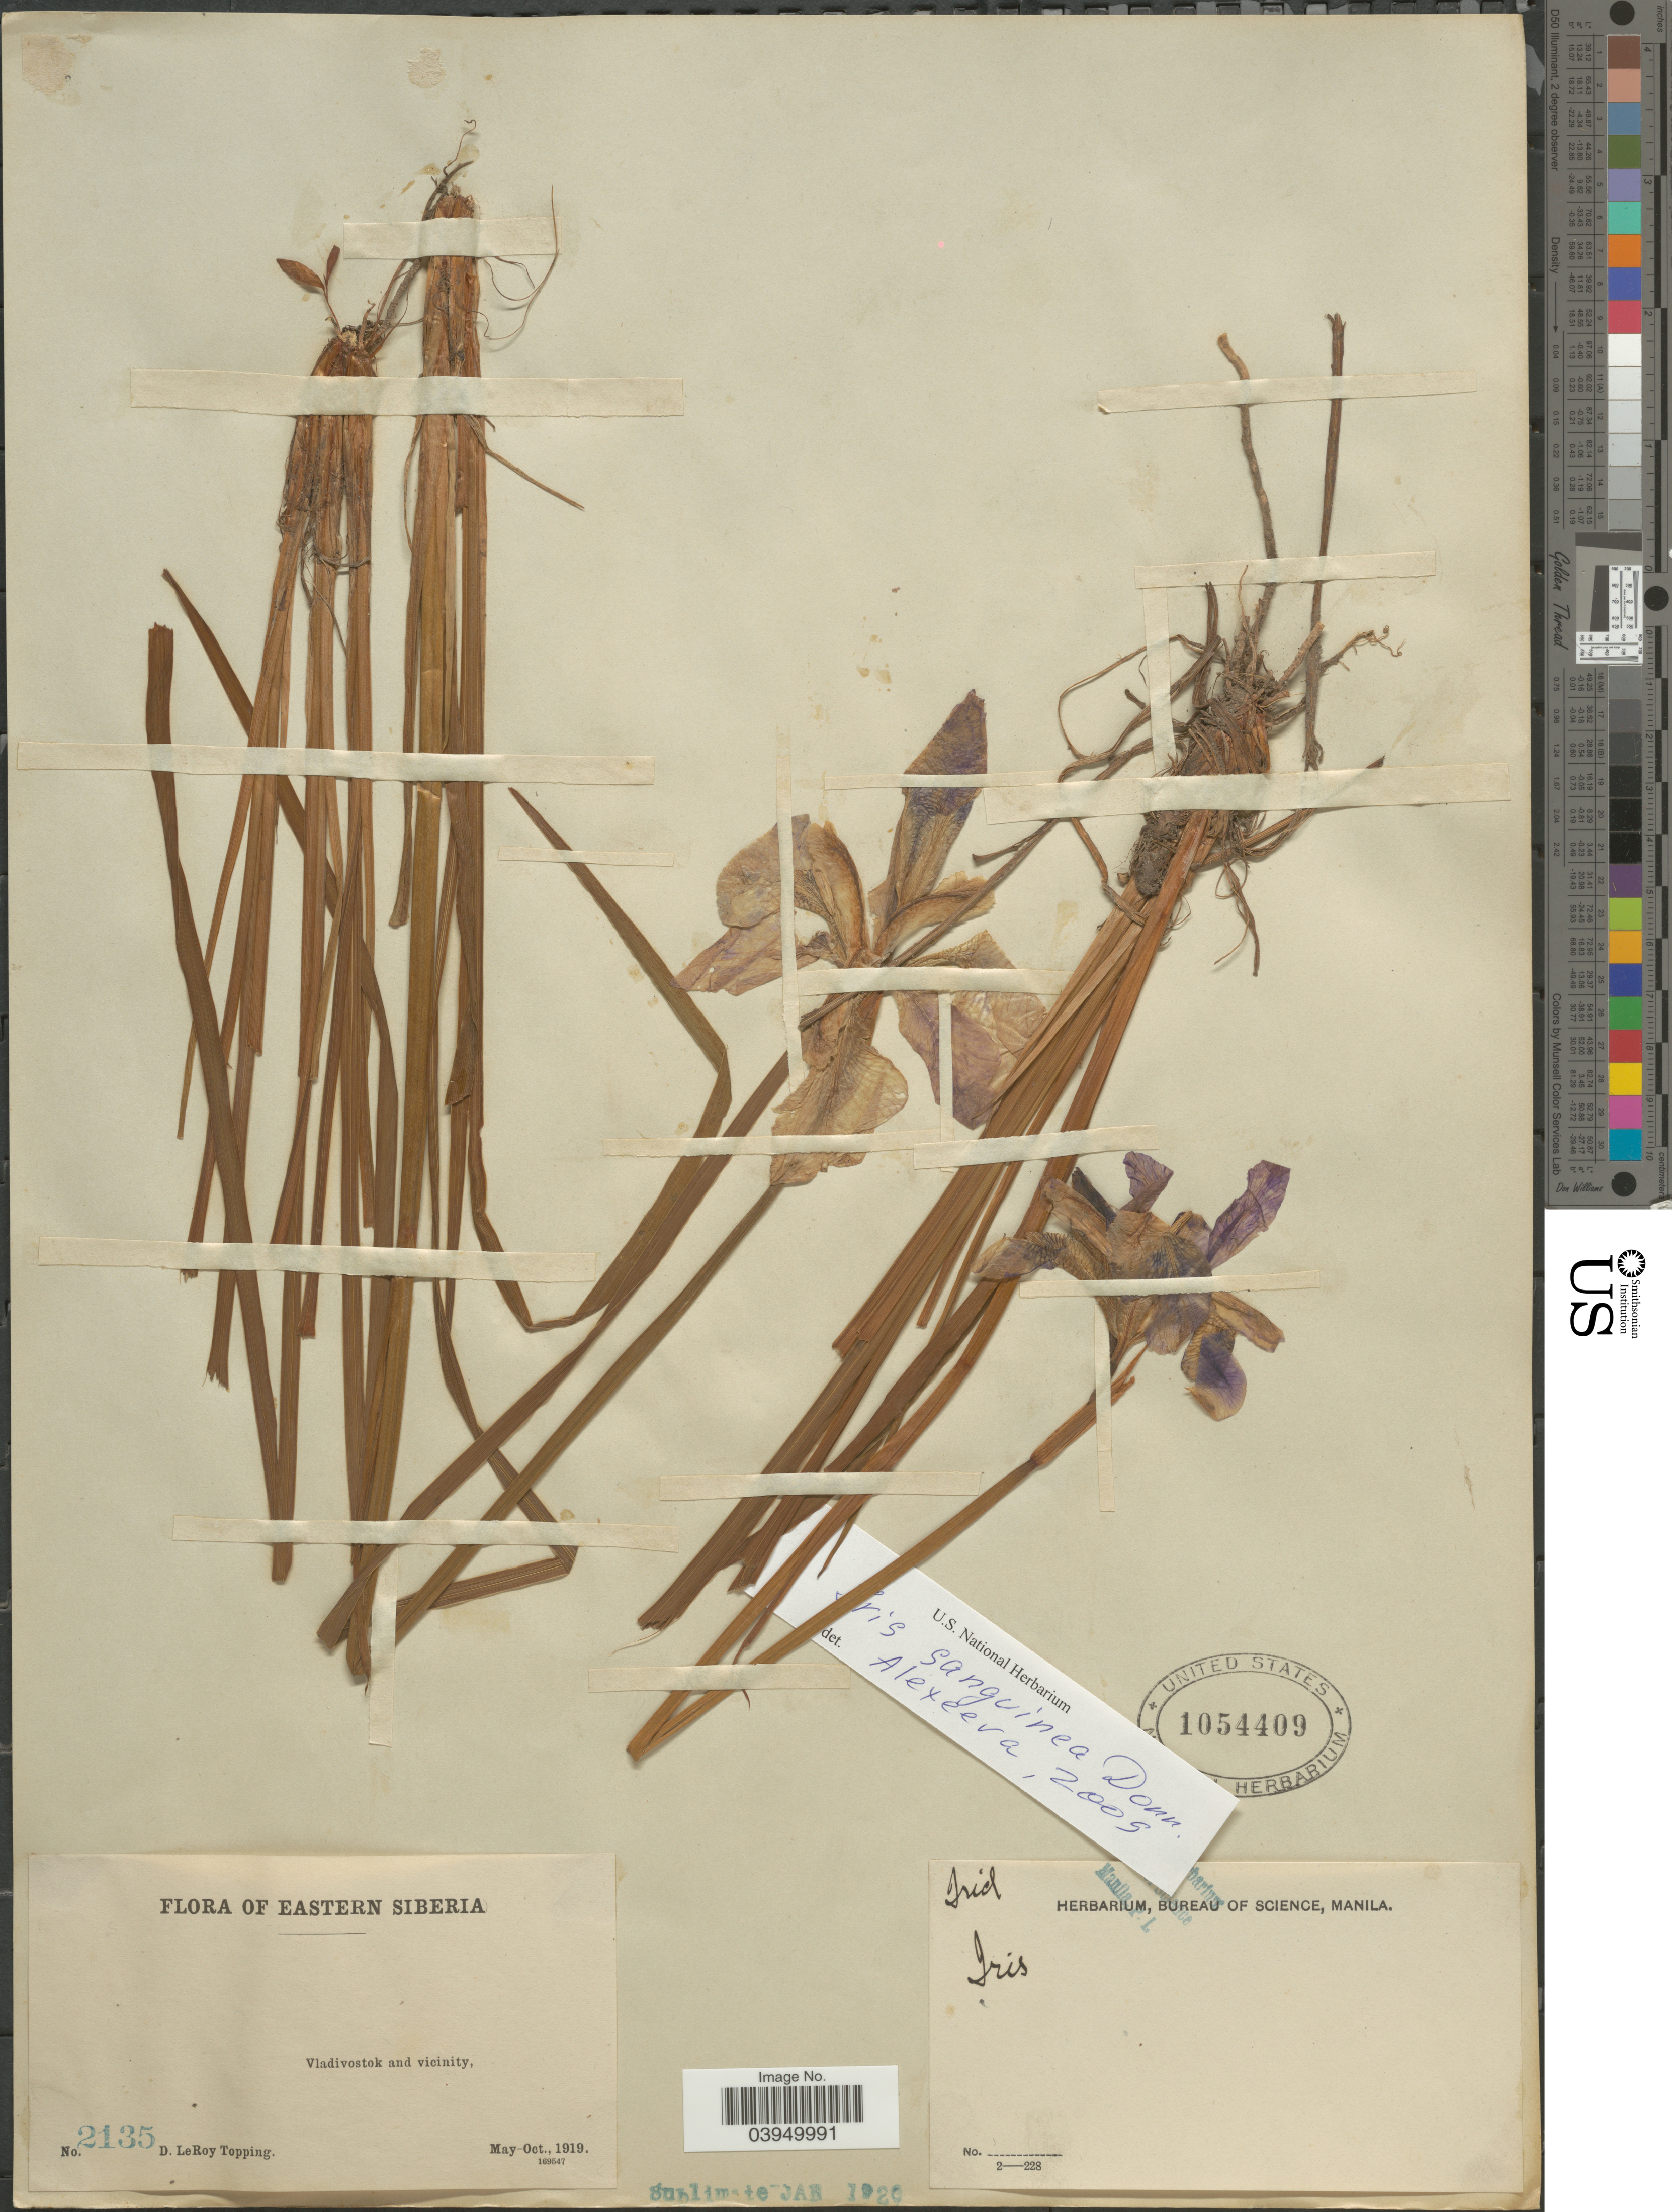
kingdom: Plantae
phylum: Tracheophyta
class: Liliopsida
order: Asparagales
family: Iridaceae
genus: Iris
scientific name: Iris sp.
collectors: D. L. Topping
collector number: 2135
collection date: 1919-05/1919-10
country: Russian Federation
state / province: Primorsky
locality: Eastern Siberia. Vladivostok and vicinity.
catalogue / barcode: US 1054409